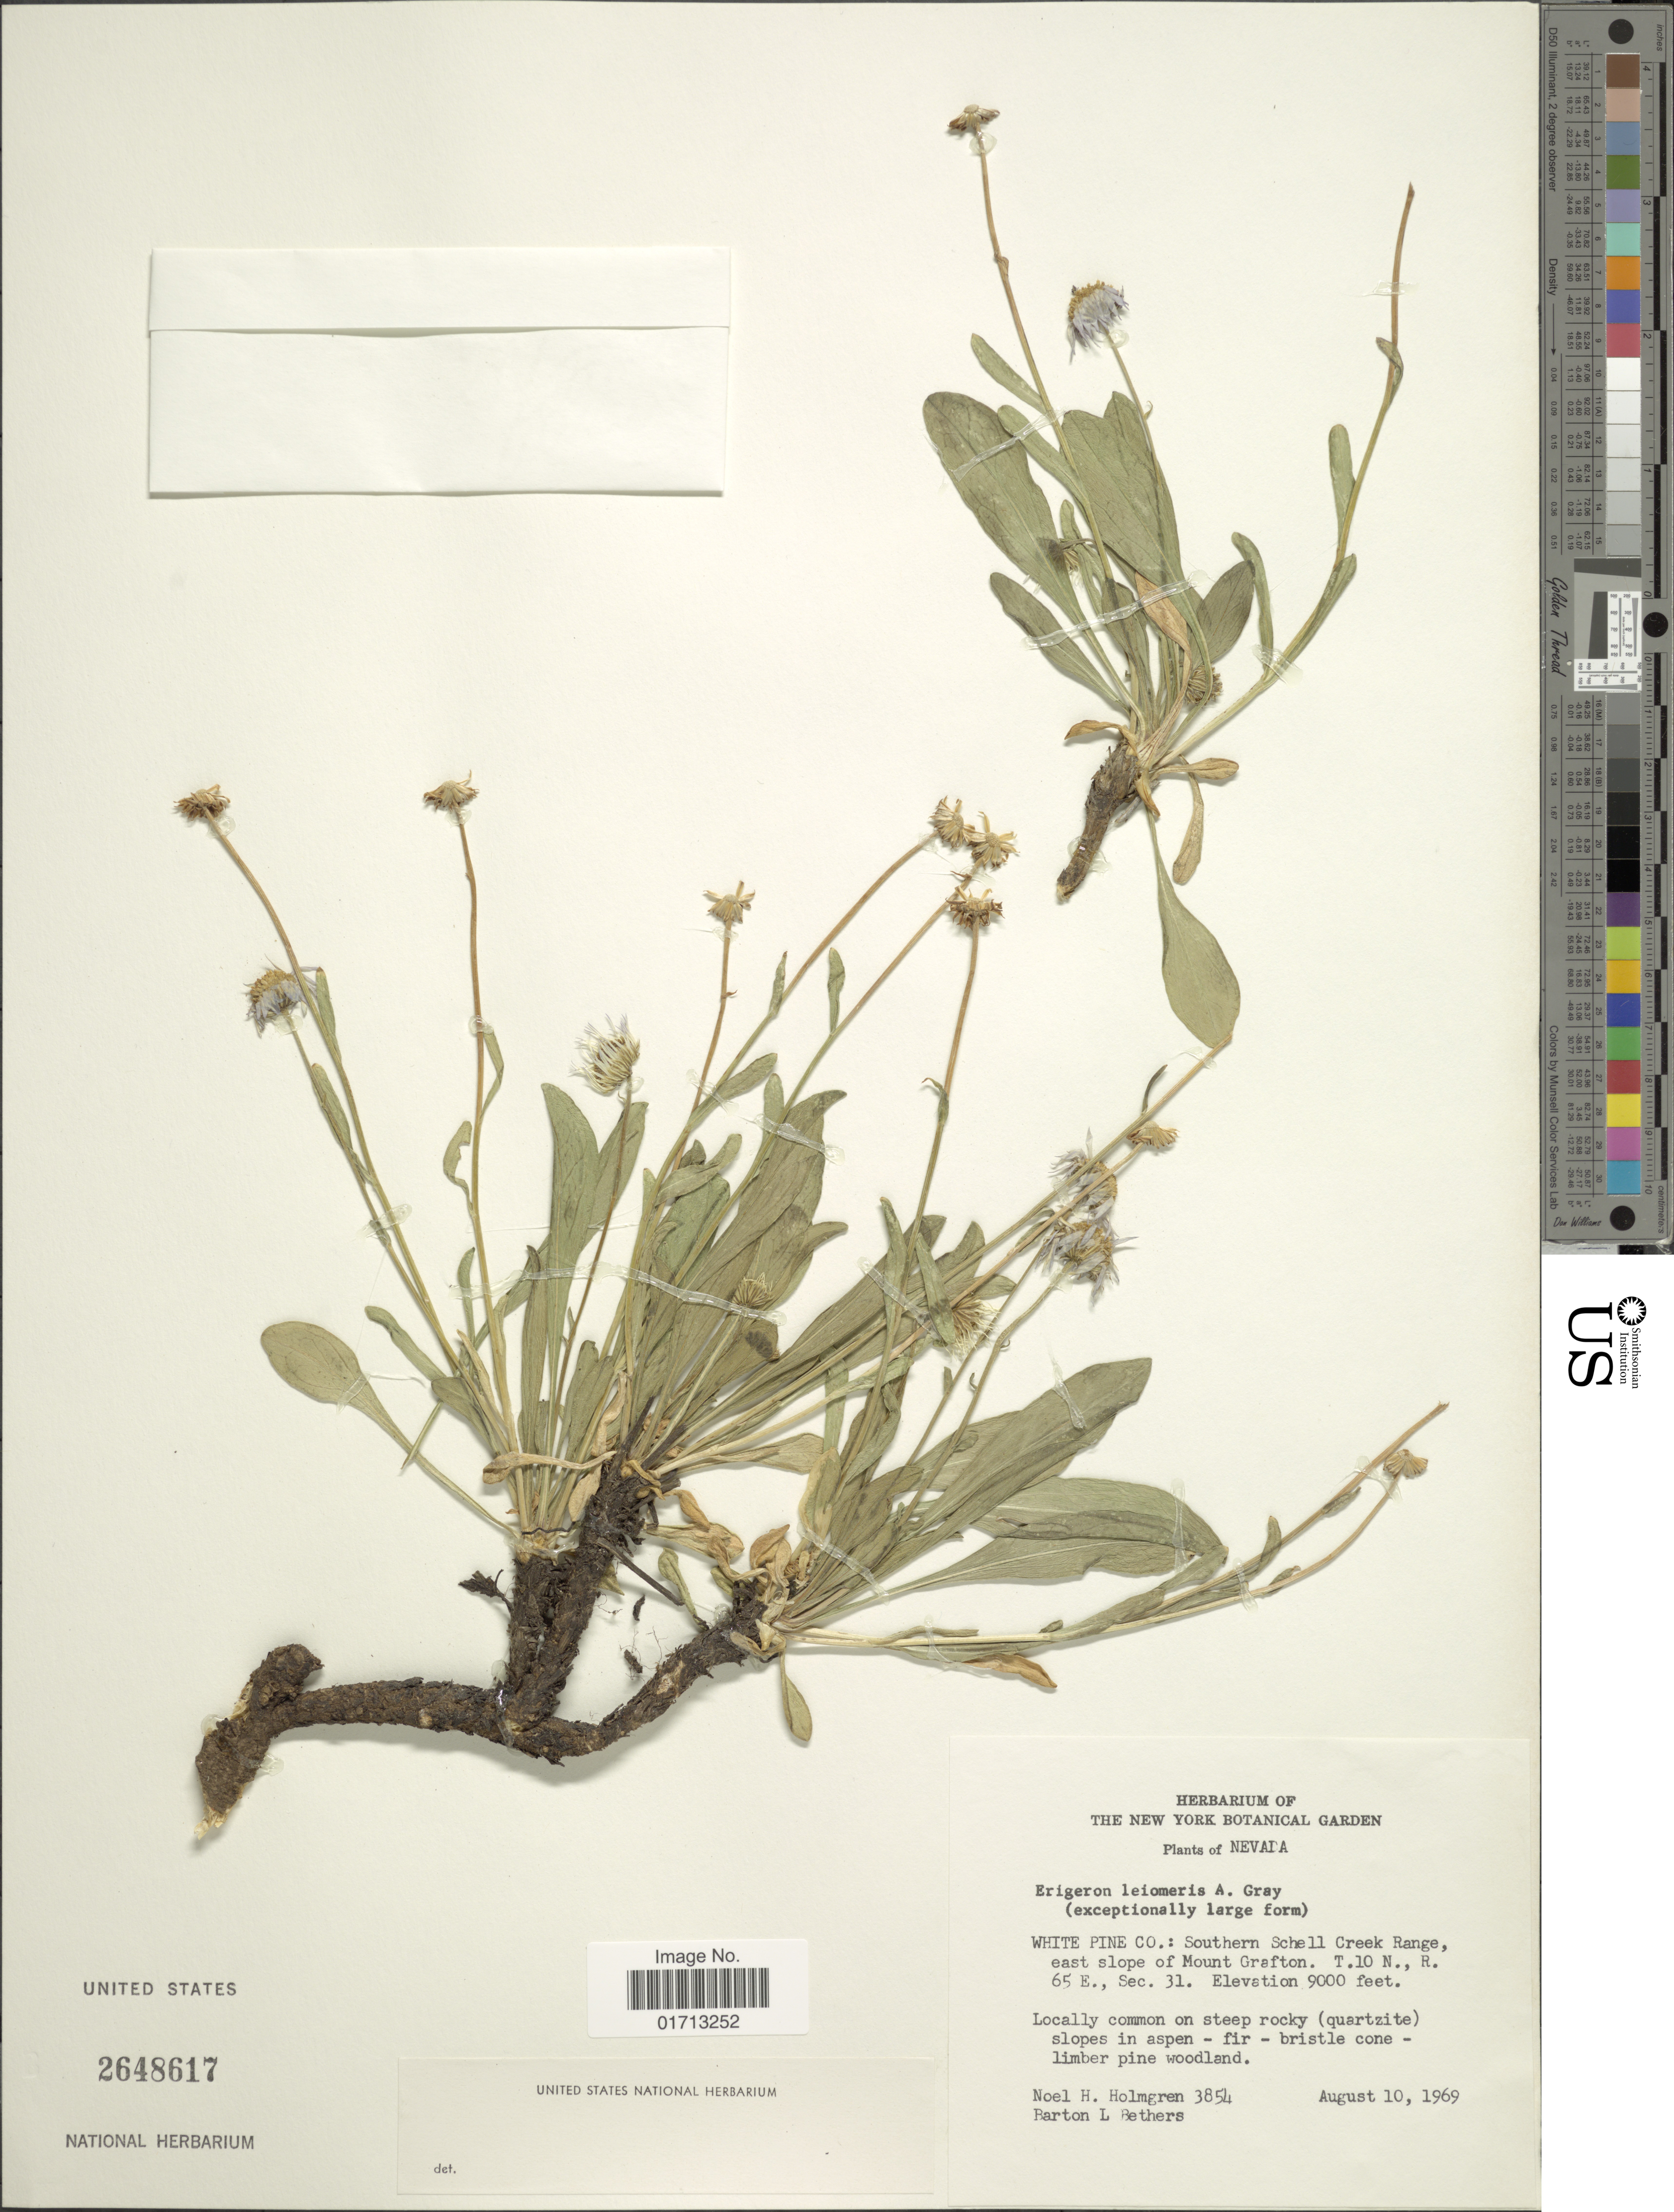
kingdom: Plantae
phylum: Tracheophyta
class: Magnoliopsida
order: Asterales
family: Asteraceae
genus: Erigeron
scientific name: Erigeron leiomerus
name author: A. Gray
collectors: N. H. Holmgren & B. Bethers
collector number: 3854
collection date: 1969-08-10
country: United States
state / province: Nevada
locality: White Pine Co.: Southern Schell Creek Range, east slope of Mount Grafton. T.10 N., R. 65 E., Sec. 31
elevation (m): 2743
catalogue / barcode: US 2648617